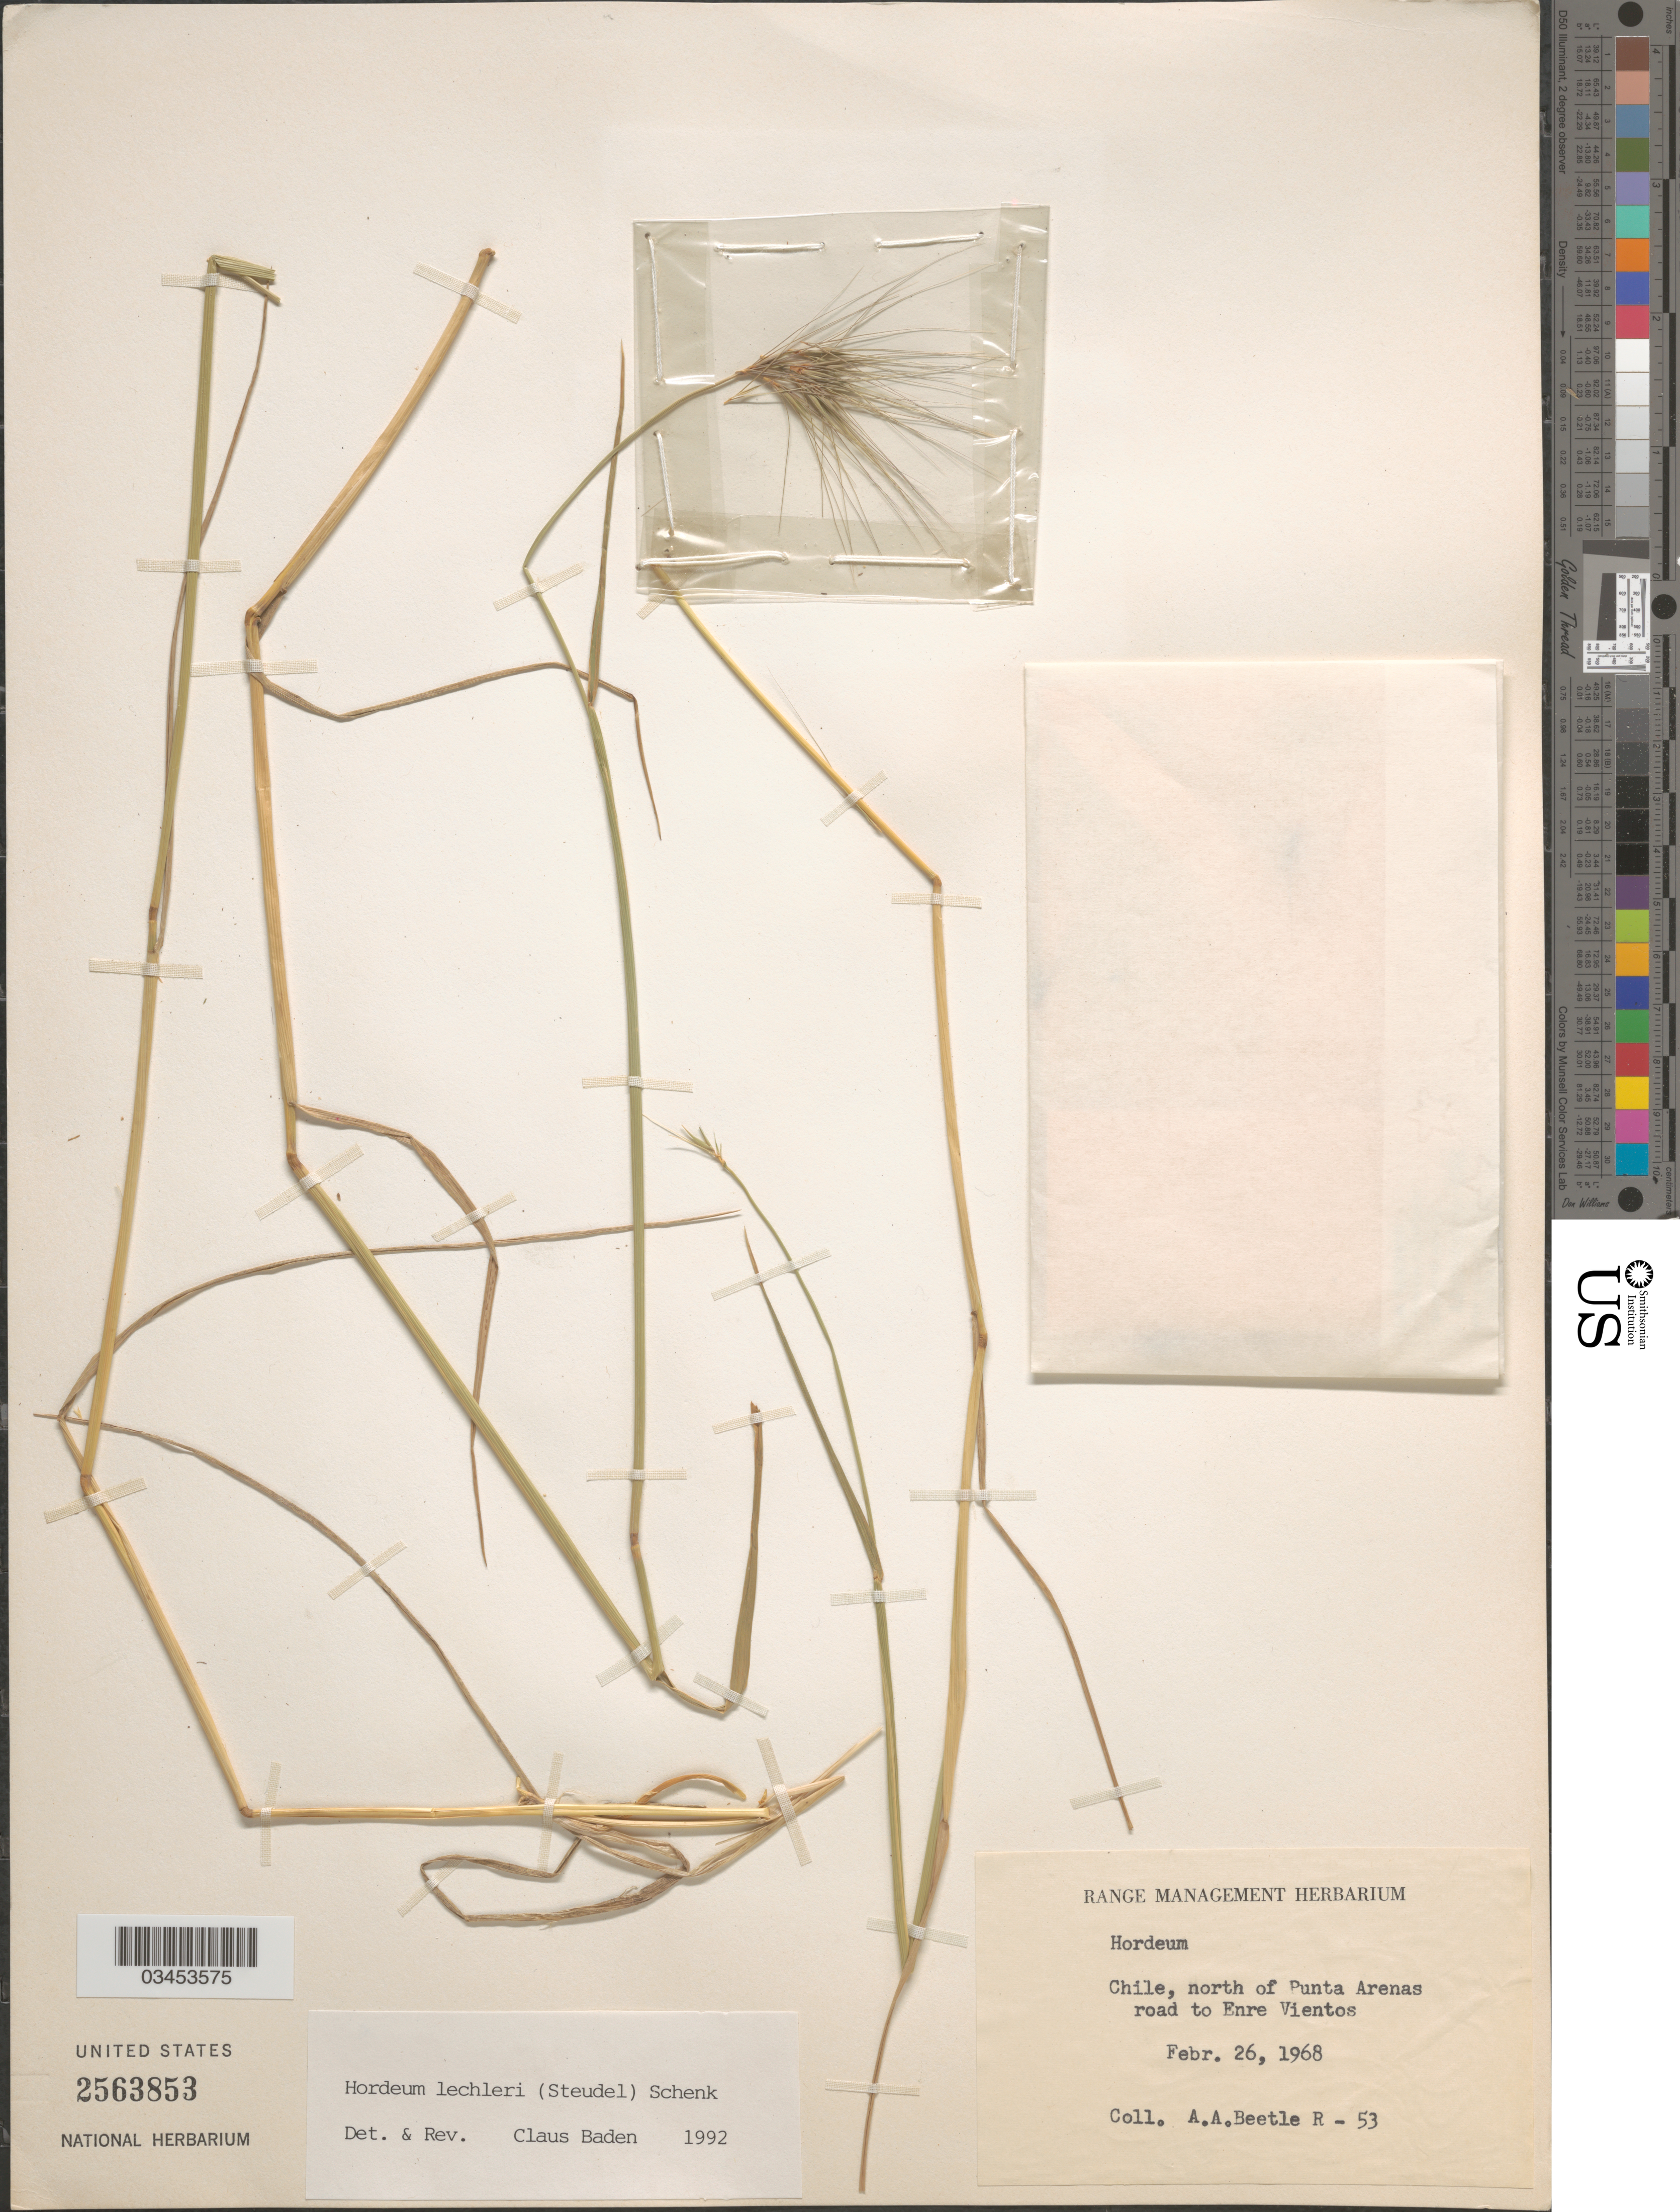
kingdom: Plantae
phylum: Tracheophyta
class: Liliopsida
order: Poales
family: Poaceae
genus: Hordeum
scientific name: Hordeum lechleri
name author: (Steud.) Schenck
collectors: A. A. Beetle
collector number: R-53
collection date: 1968-02-26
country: Chile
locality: North of Punta Arenas road to Enre Vientos.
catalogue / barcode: US 2563853